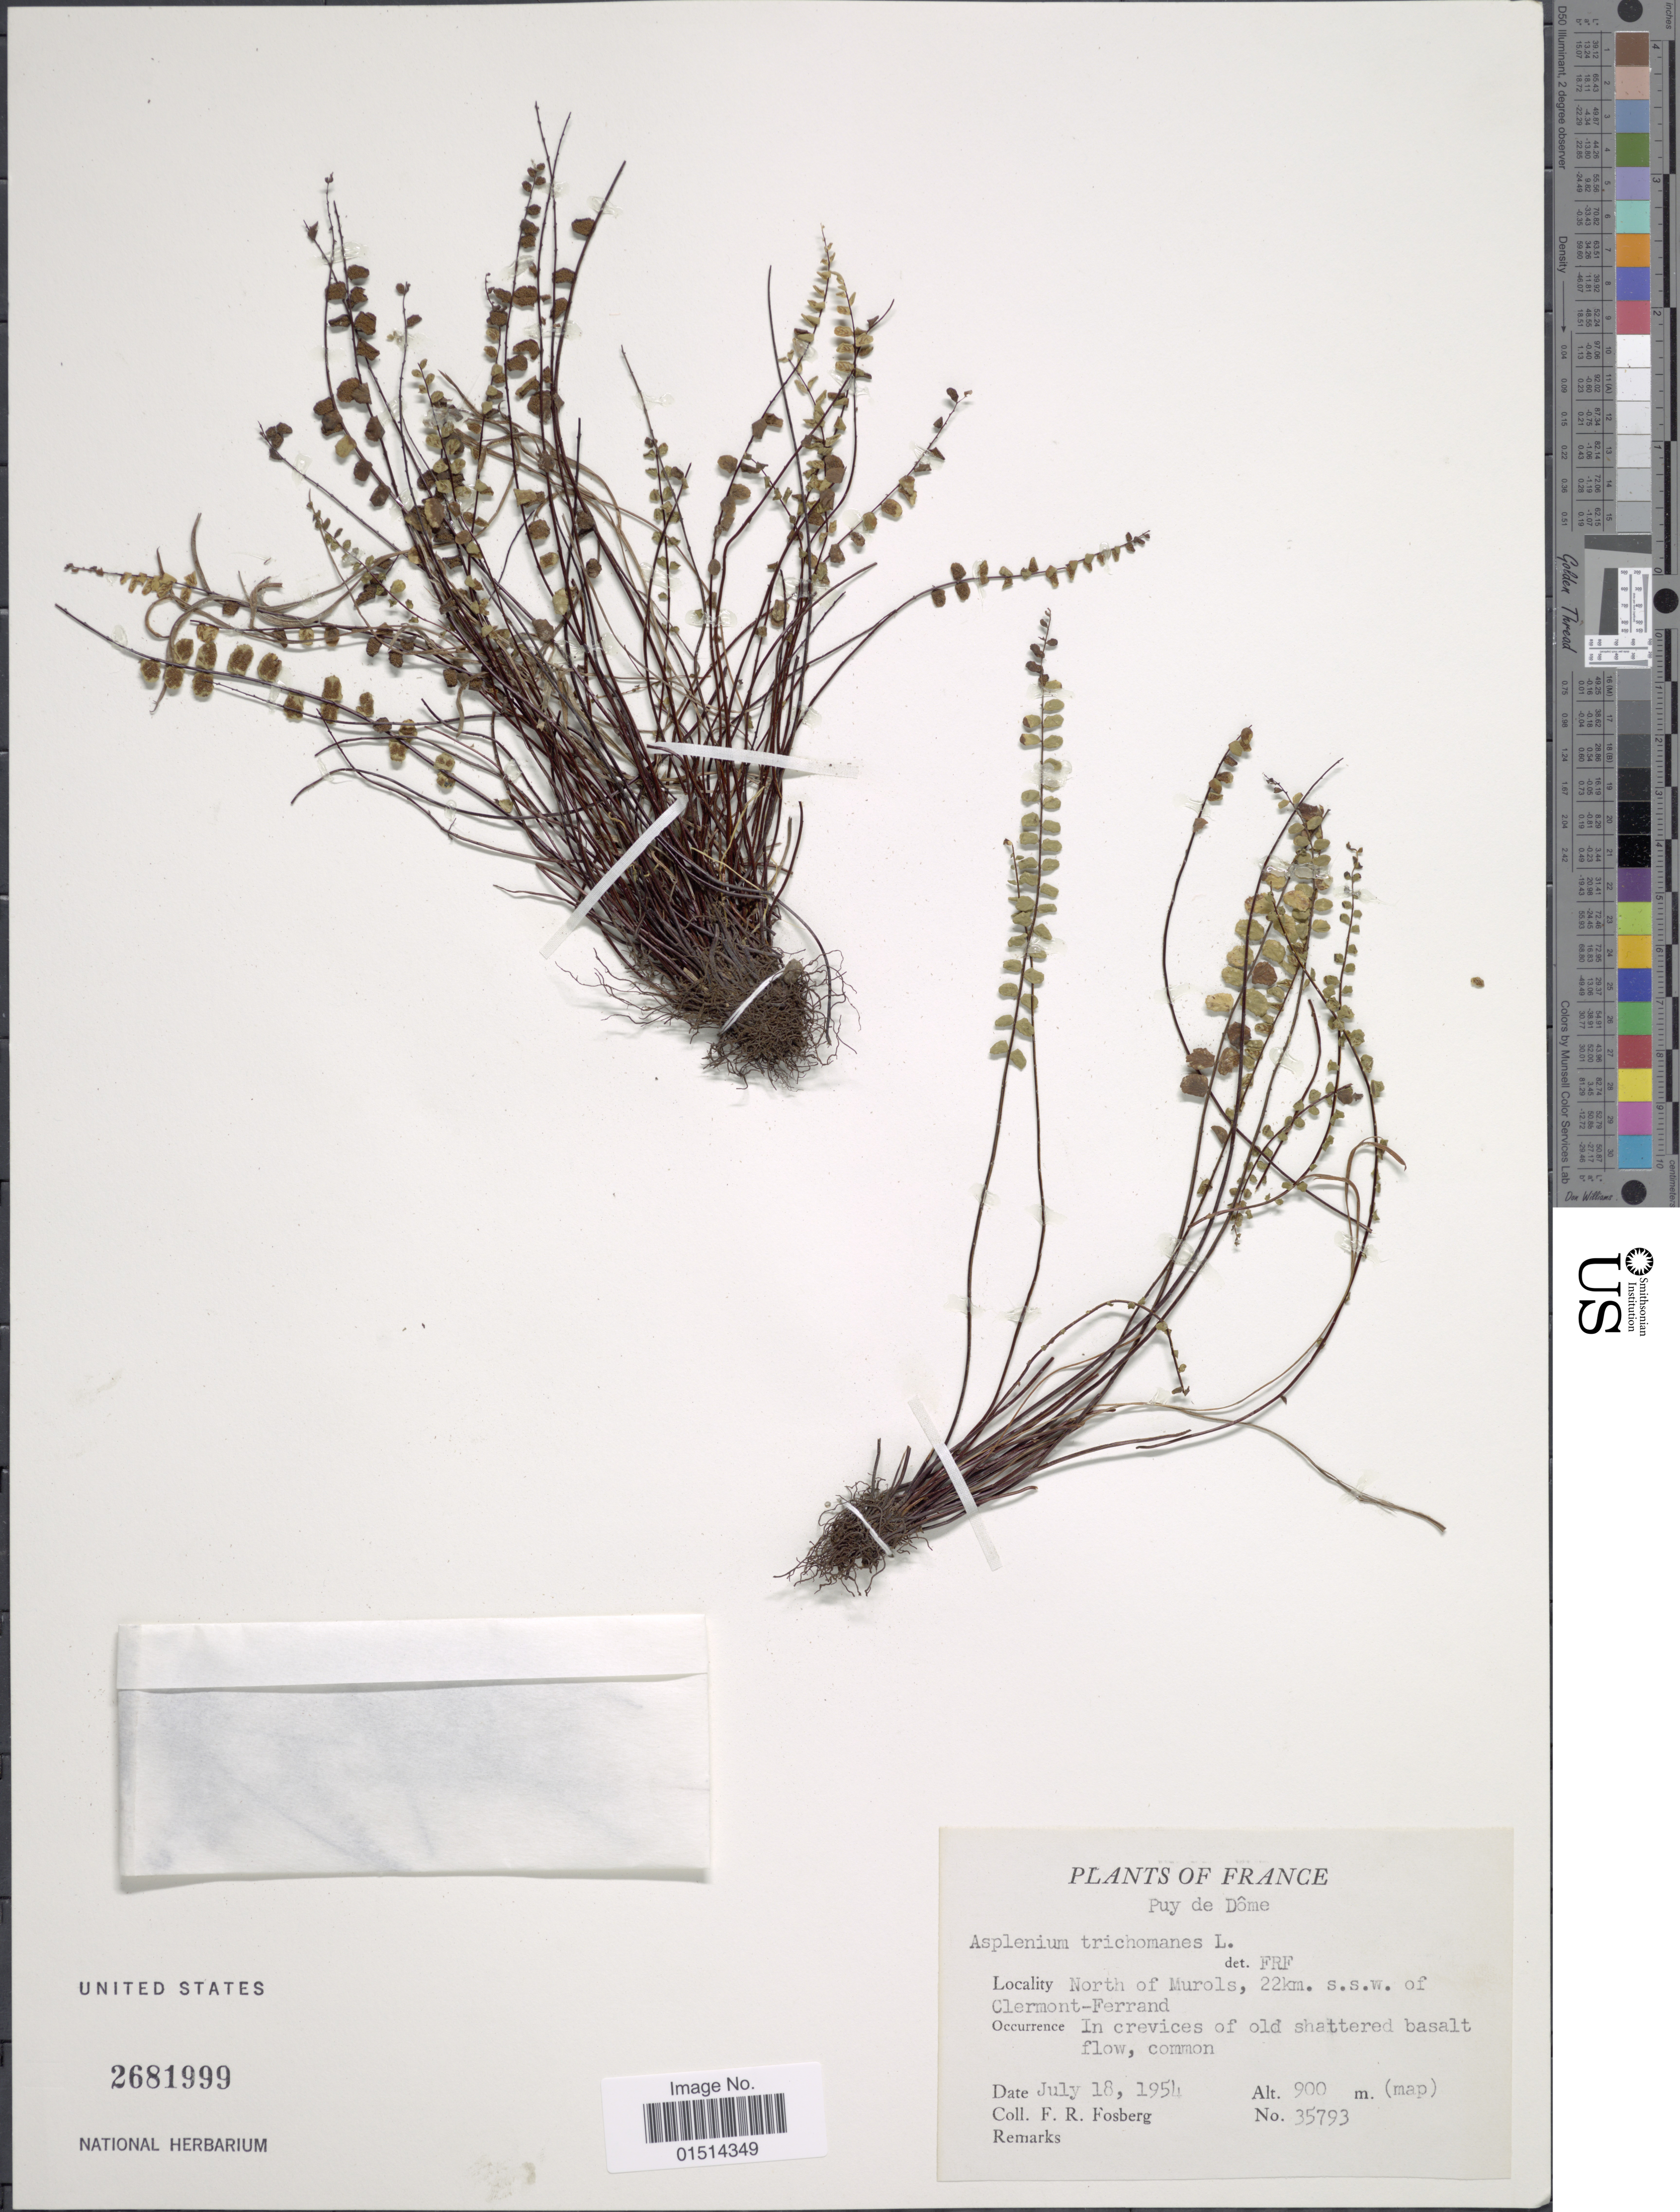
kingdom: Plantae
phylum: Tracheophyta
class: Polypodiopsida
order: Polypodiales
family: Aspleniaceae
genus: Asplenium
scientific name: Asplenium trichomanes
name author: L.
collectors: F. R. Fosberg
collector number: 35793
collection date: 1954-07-18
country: France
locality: France, Puy de Dome, North of Murols, 22 km. s.s.w. of Clermont-Ferrand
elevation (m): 900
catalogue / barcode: US 2681999